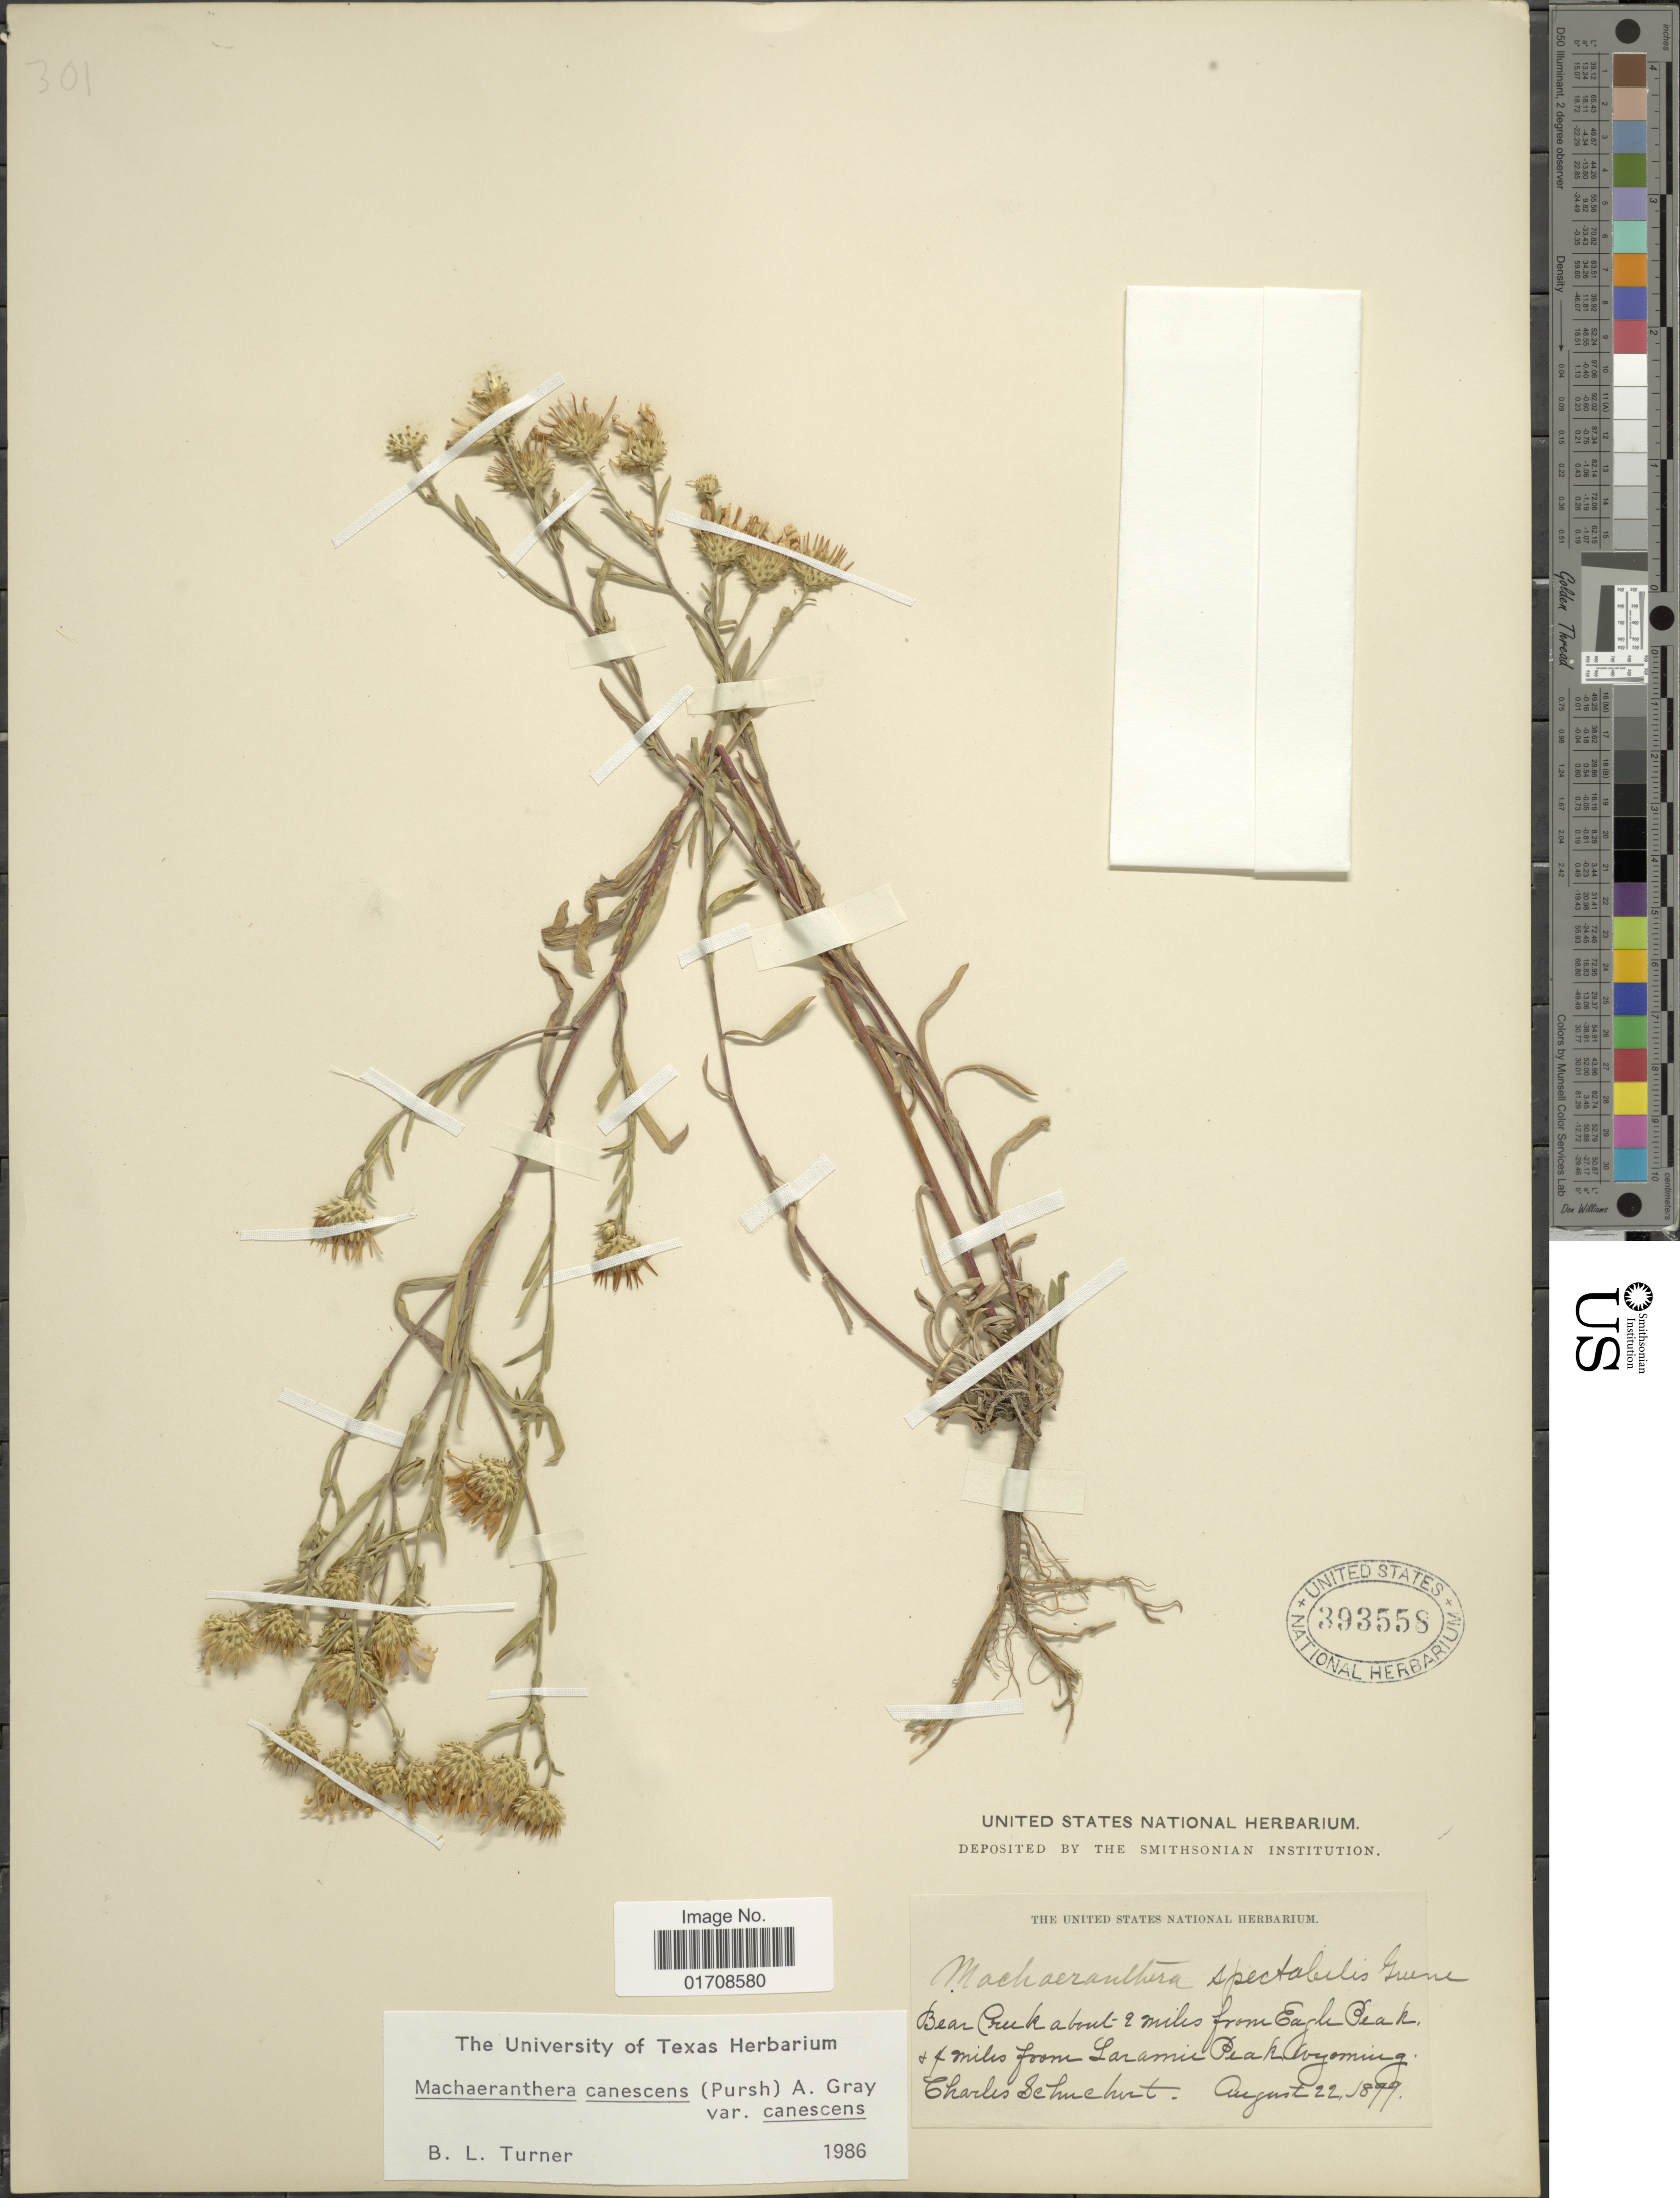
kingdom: Plantae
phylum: Tracheophyta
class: Magnoliopsida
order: Asterales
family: Asteraceae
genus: Machaeranthera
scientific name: Machaeranthera canescens var. canescens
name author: (Pursh) A. Gray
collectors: C. Schuchert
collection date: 1899-08-22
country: United States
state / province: Wyoming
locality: Bear Creek about- 2 miles from Eagle Peak + 4 miles from Laramie Peak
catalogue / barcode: US 393558